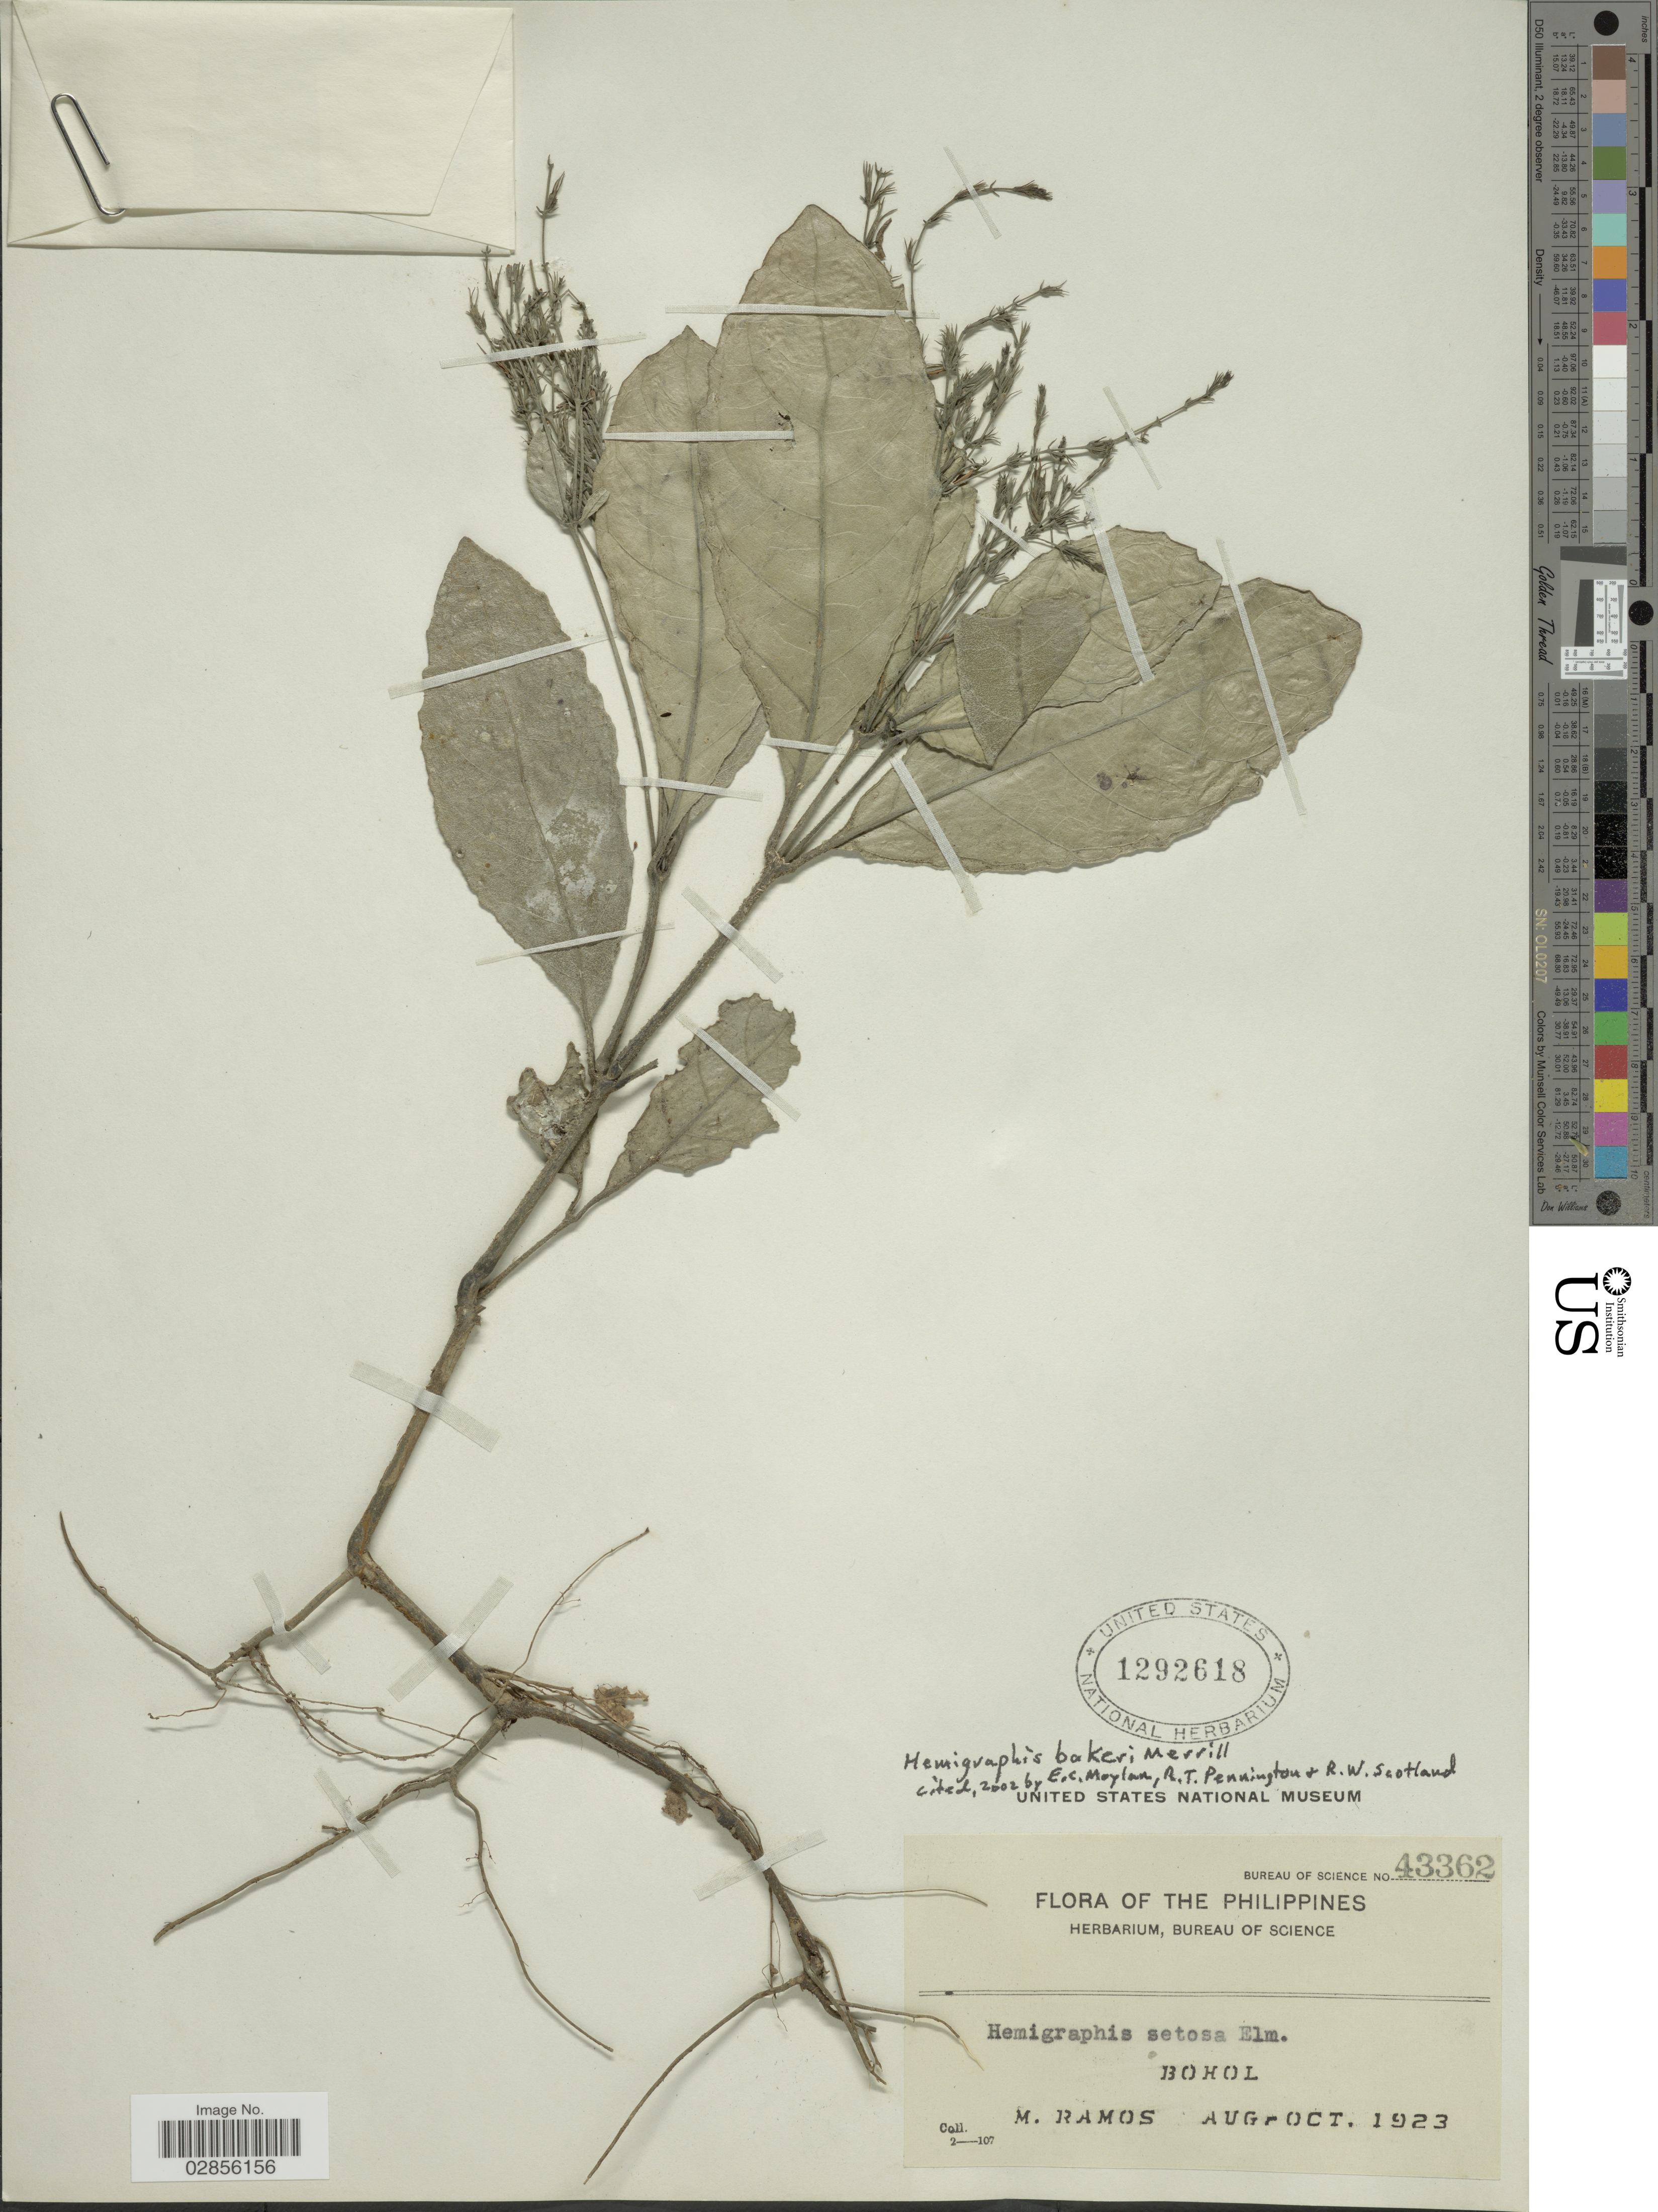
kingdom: Plantae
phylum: Tracheophyta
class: Magnoliopsida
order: Lamiales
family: Acanthaceae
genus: Hemigraphis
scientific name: Hemigraphis bakeri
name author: Merr.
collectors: M. Ramos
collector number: Bureau of Science 43362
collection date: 1923-08/1923-10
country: Philippines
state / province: Central Visayas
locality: Bohol.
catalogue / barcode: US 1292618